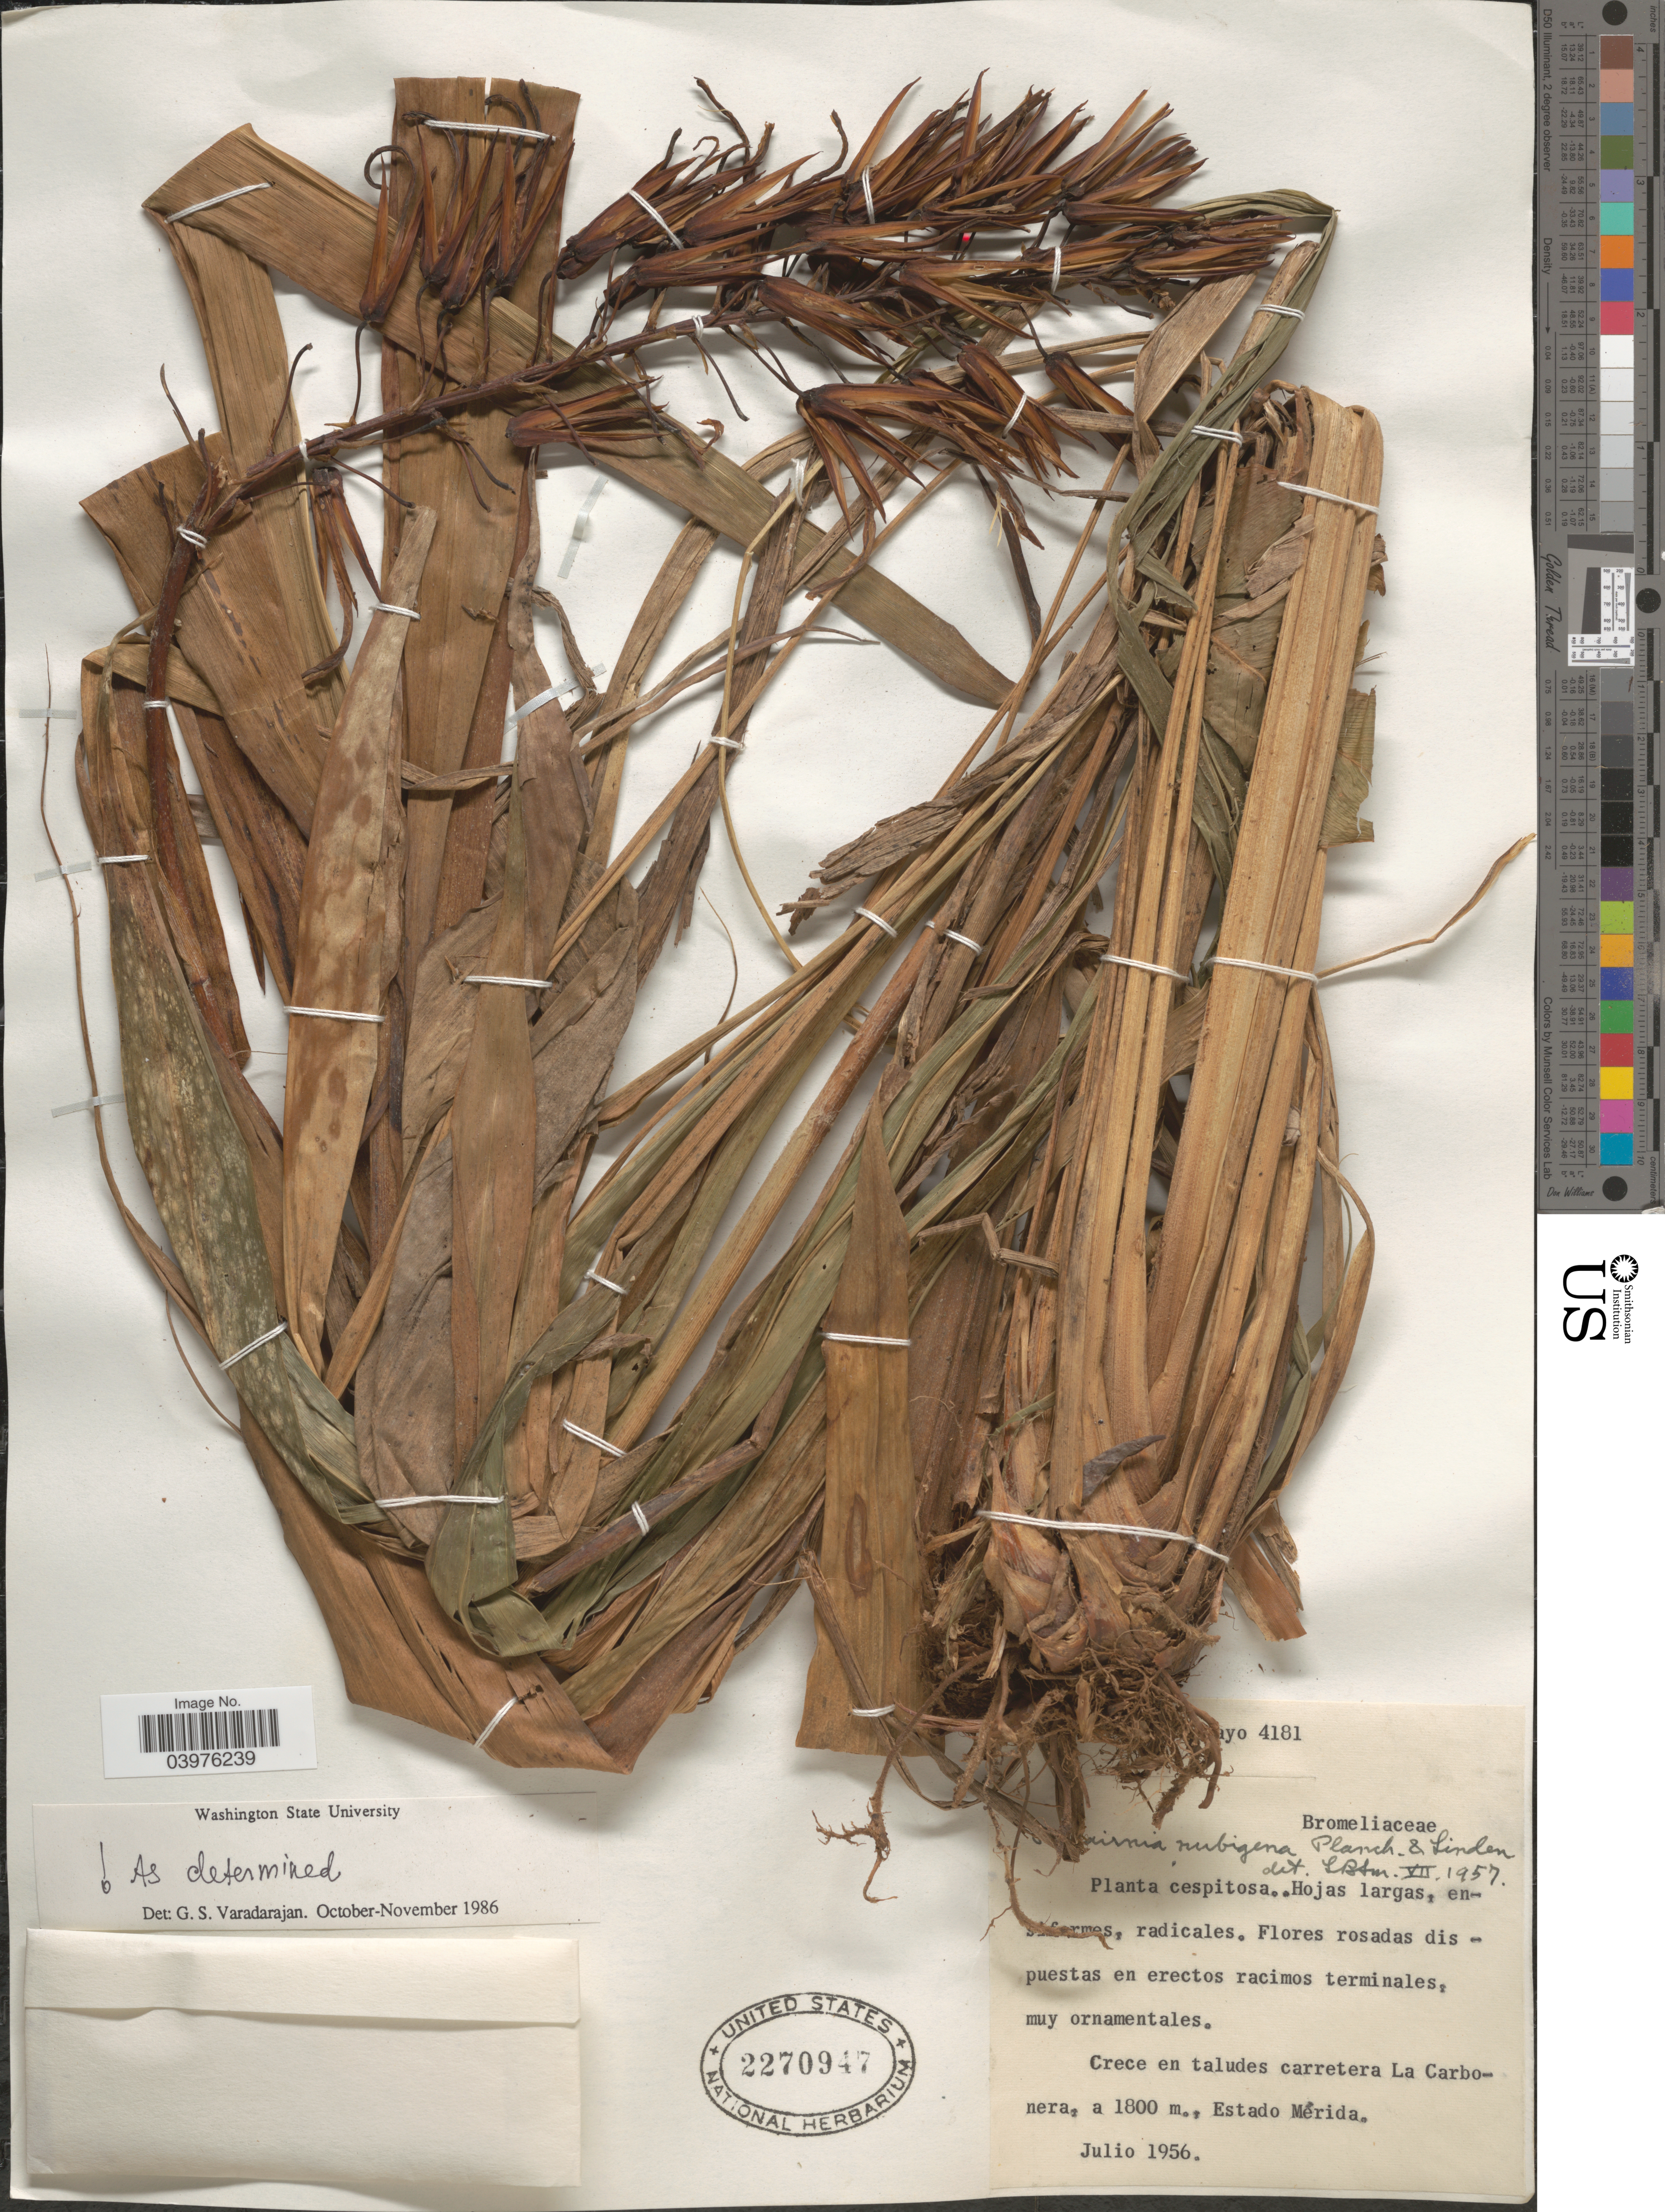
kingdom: Plantae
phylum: Tracheophyta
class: Liliopsida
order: Poales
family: Bromeliaceae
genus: Pitcairnia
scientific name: Pitcairnia nubigena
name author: Planch.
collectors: Tamayo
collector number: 4181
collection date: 1956-07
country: Venezuela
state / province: Merida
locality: Crece en taludes carretera La Carbonera.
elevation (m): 1800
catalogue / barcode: US 2270947